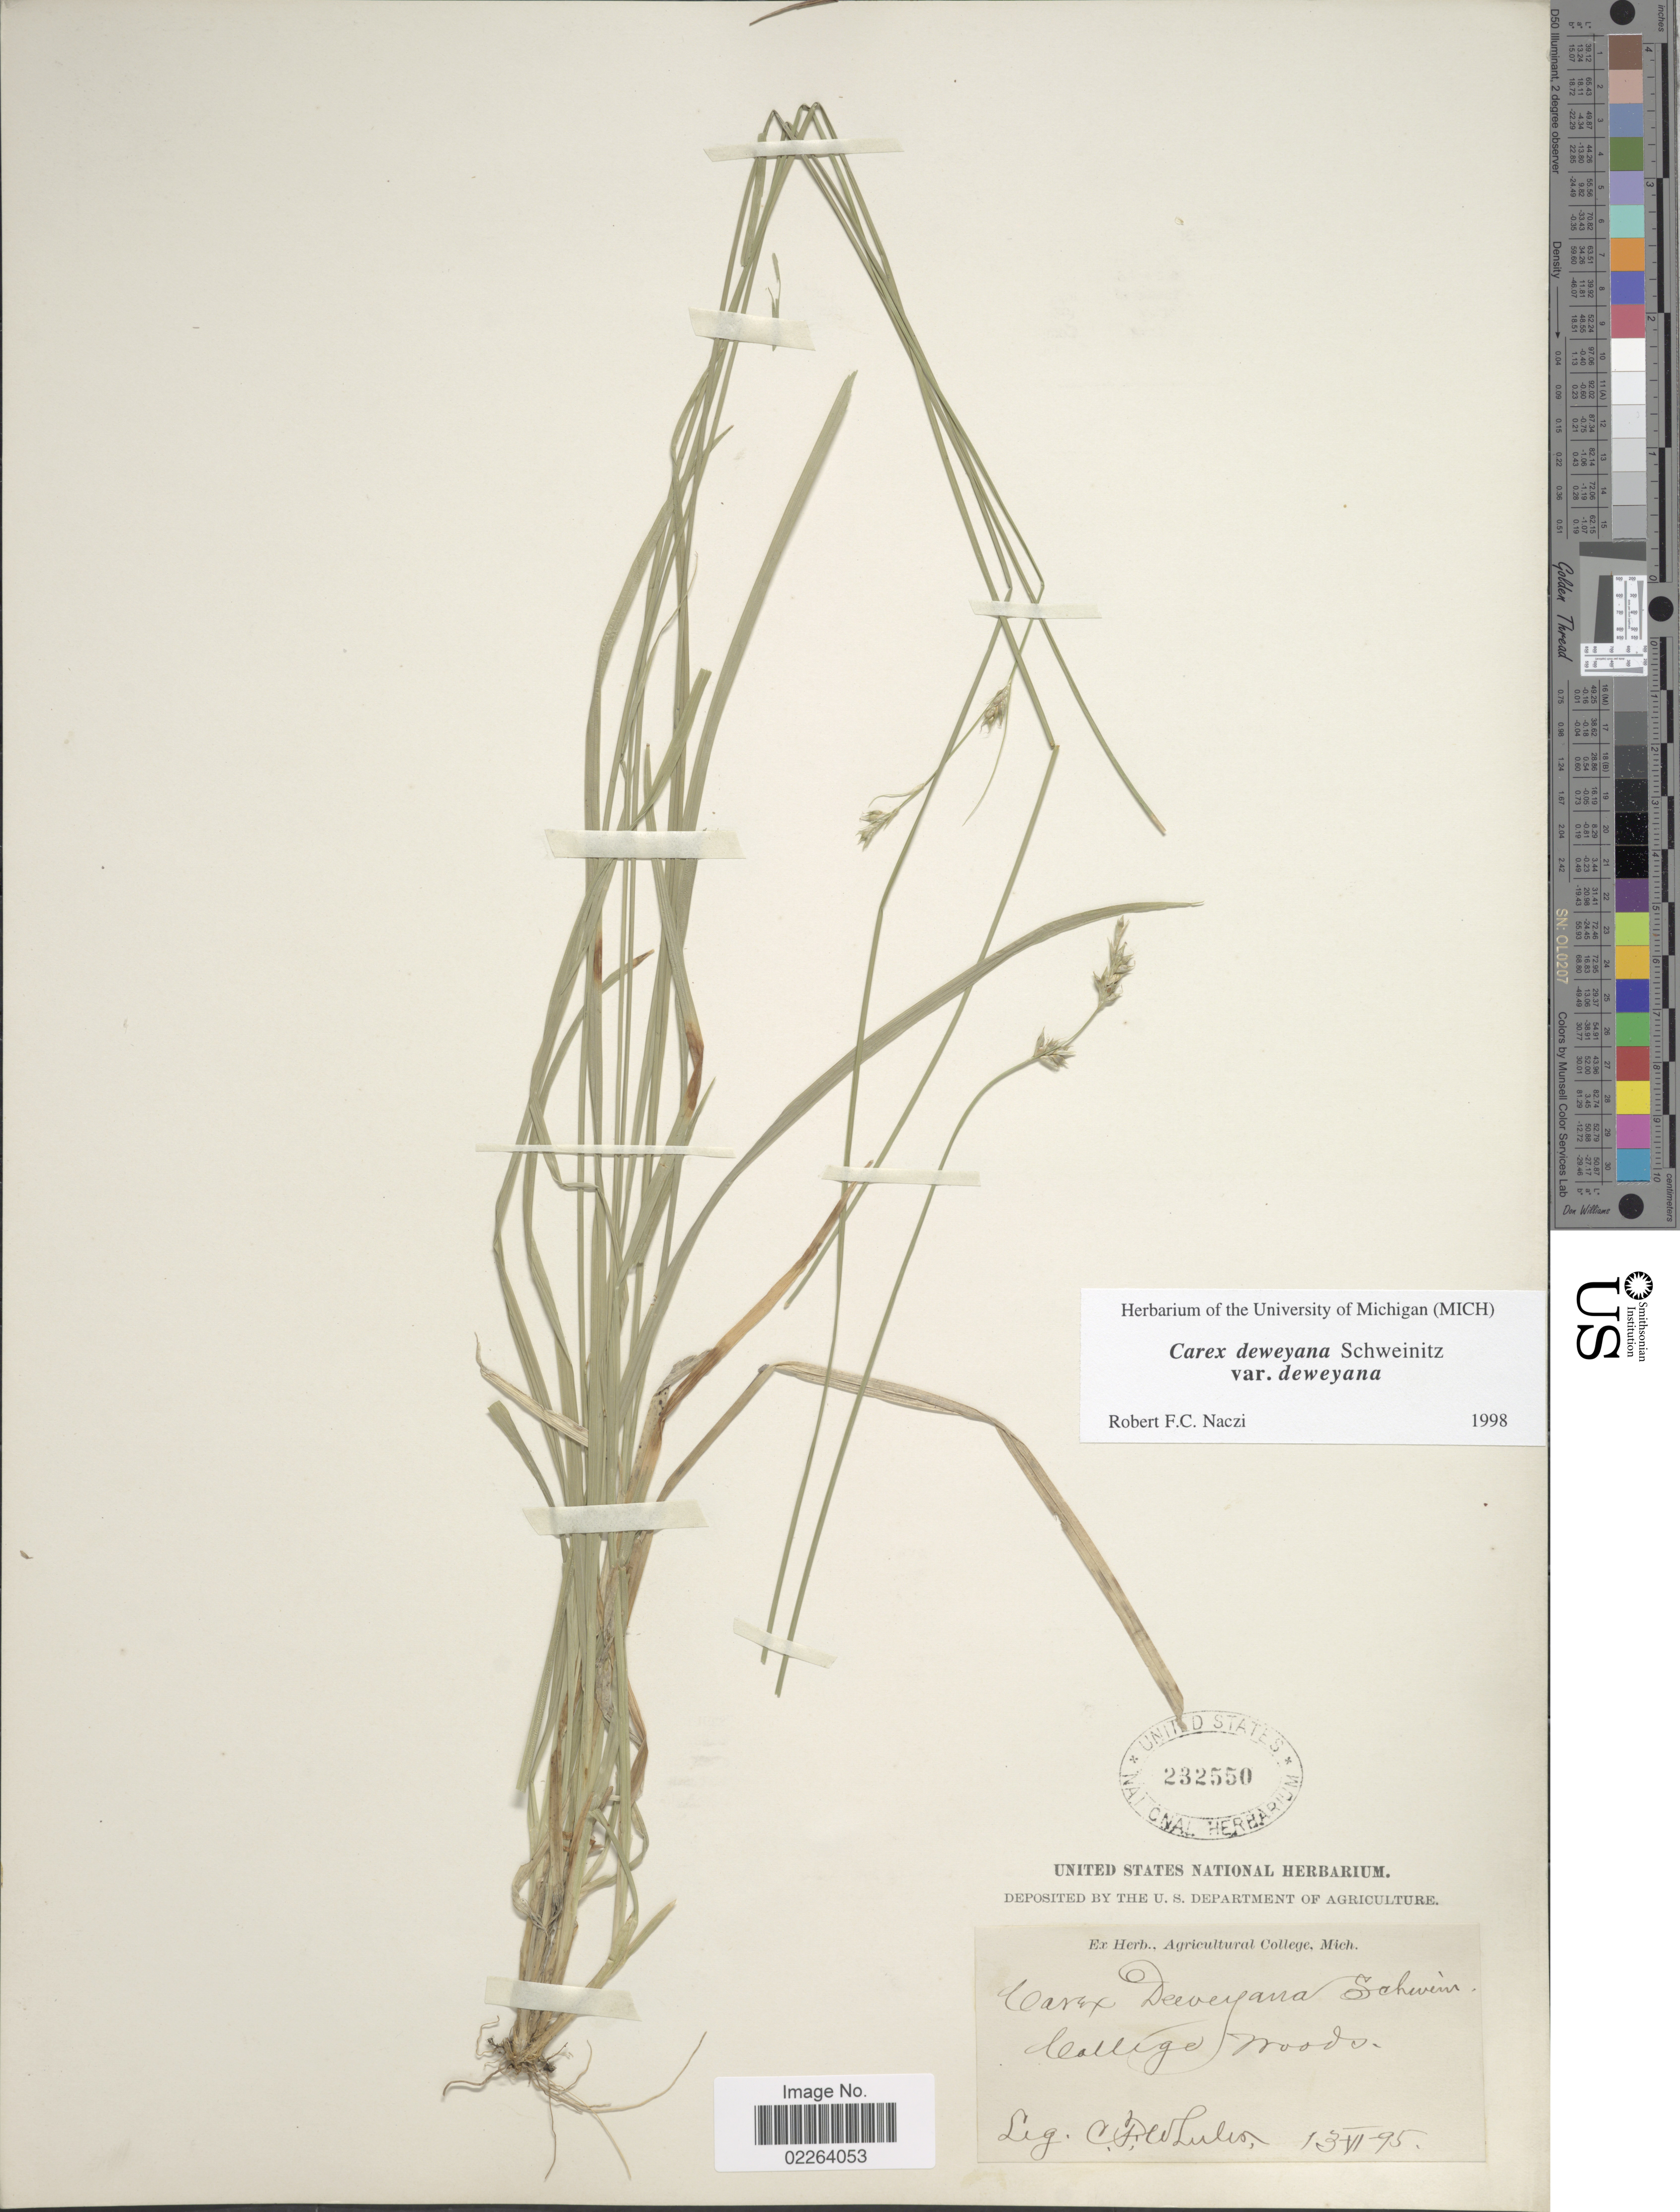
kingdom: Plantae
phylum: Tracheophyta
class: Liliopsida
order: Poales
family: Cyperaceae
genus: Carex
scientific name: Carex deweyana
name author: Schwein.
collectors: C. Wheeler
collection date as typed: Transcribed d/m/y: 13/6/95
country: United States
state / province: Massachusetts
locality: College woods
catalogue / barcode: US 232550